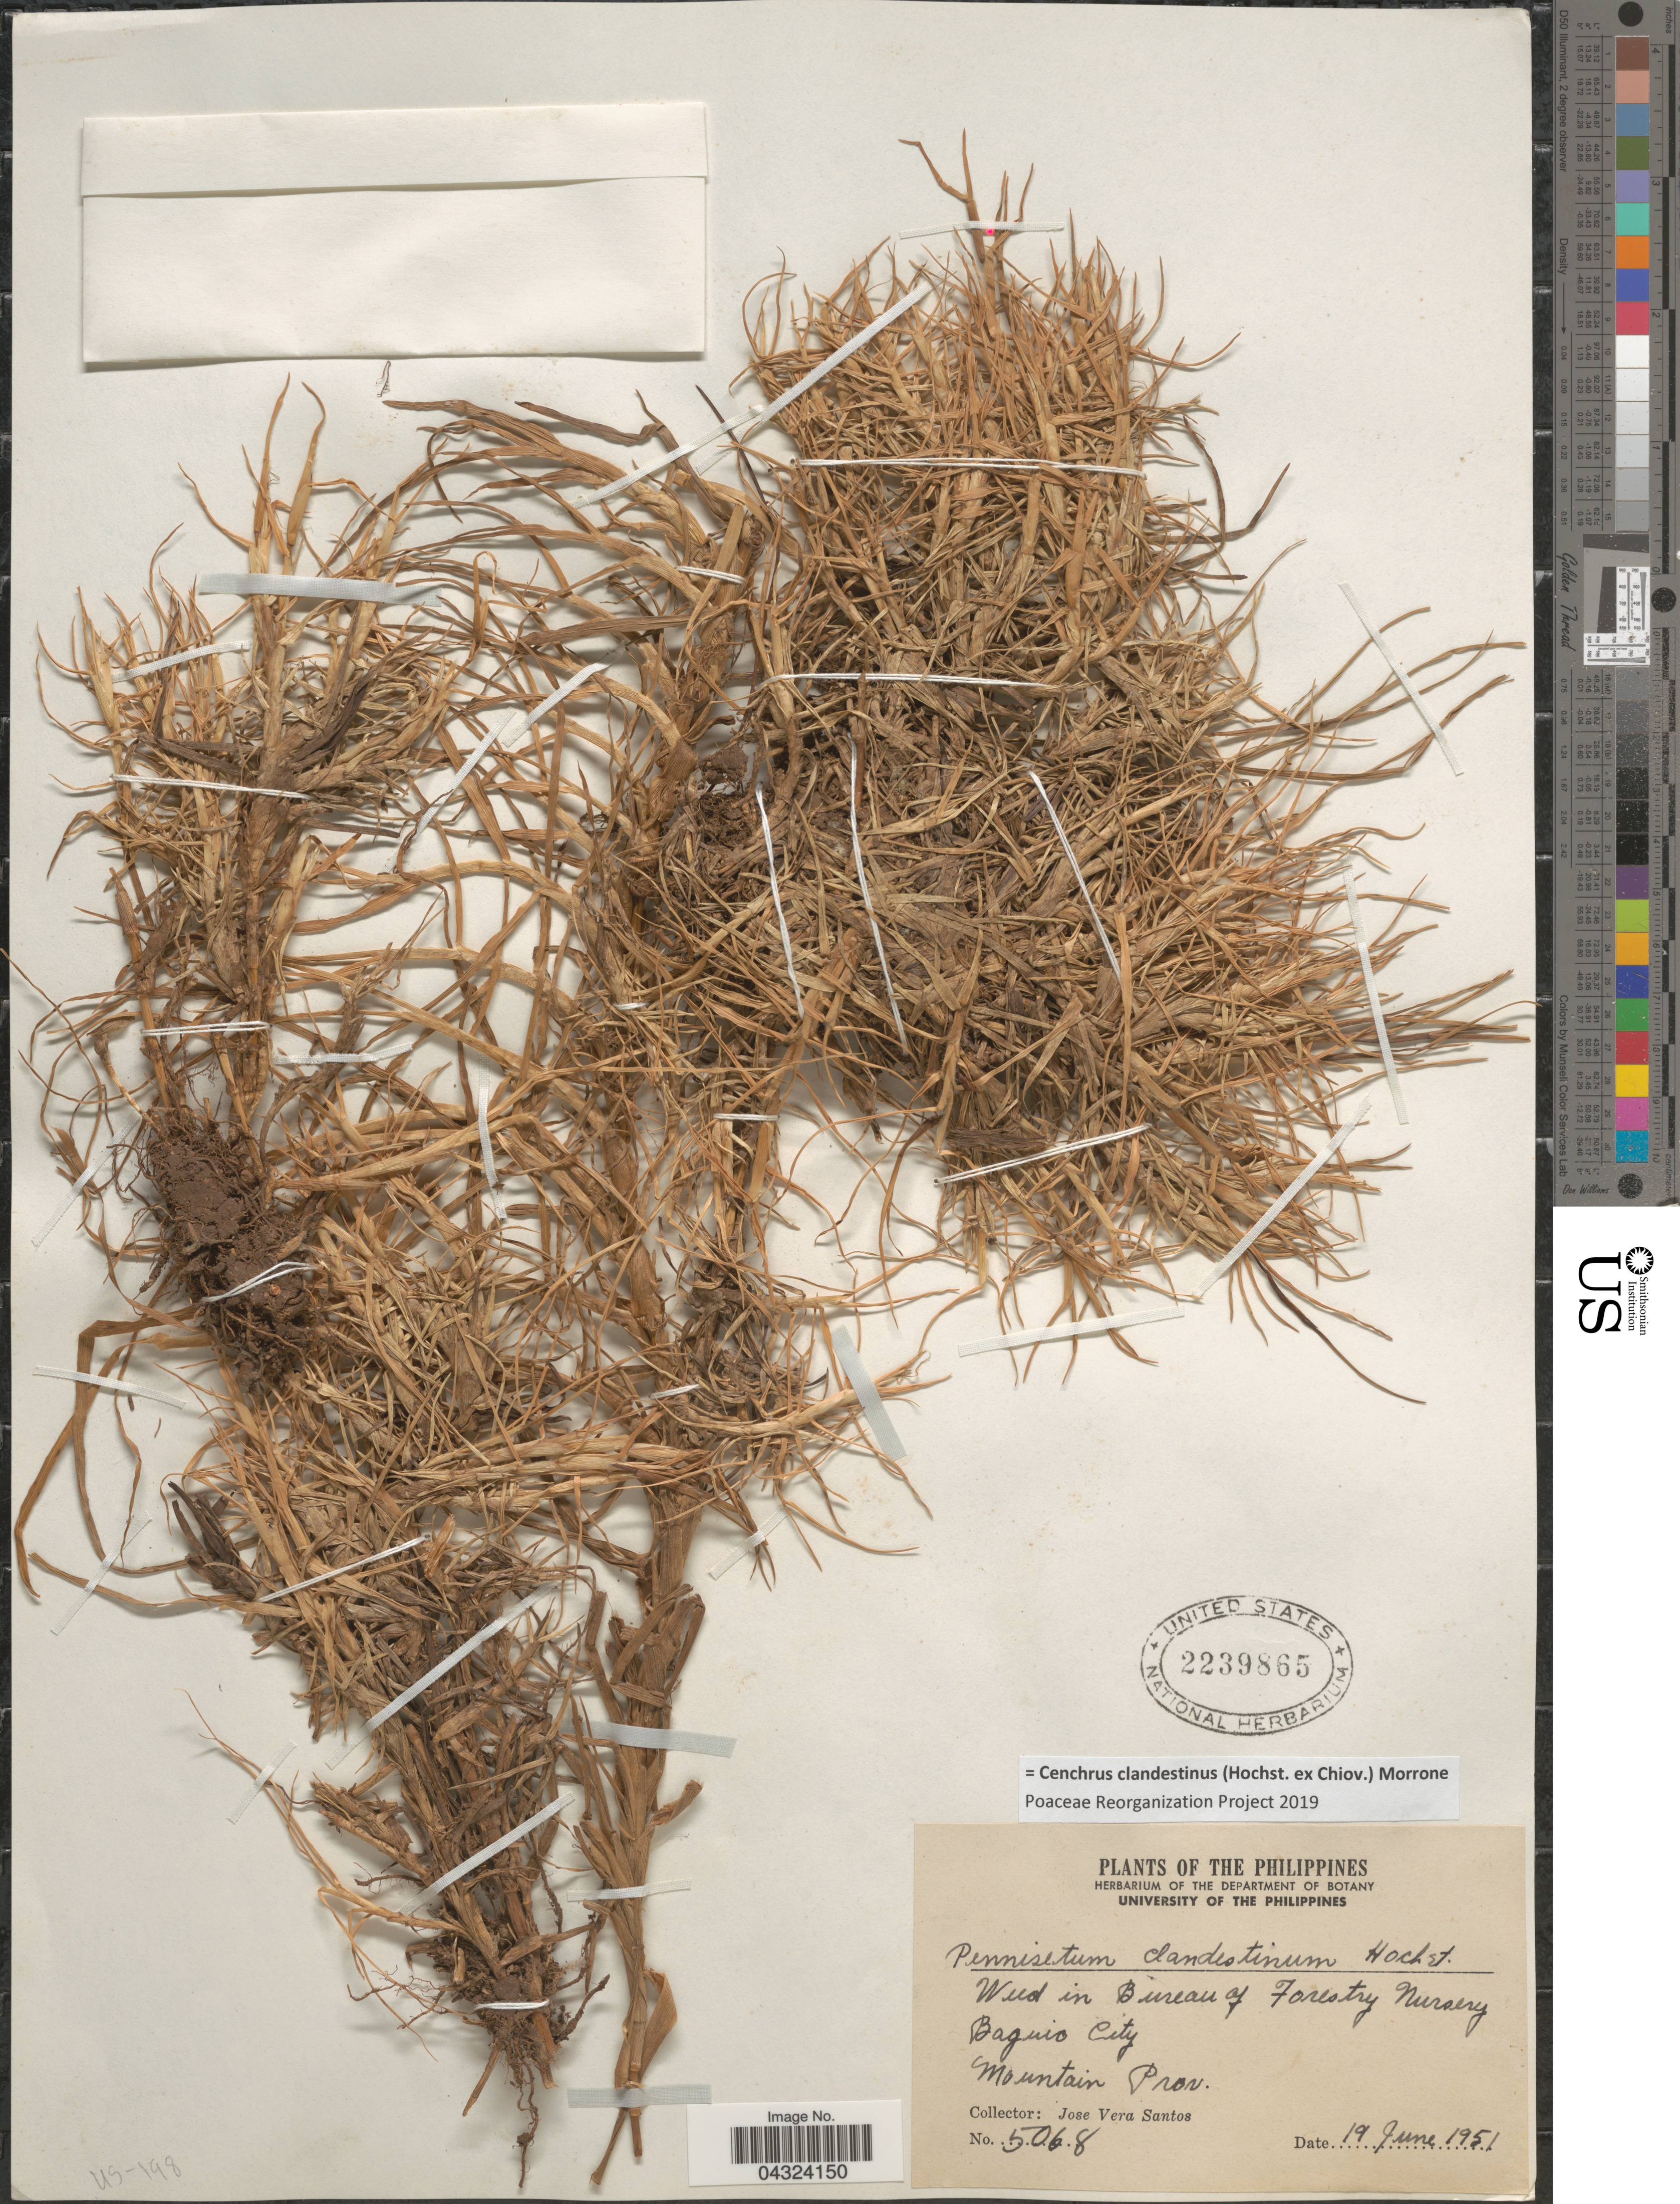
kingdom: Plantae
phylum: Tracheophyta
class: Liliopsida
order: Poales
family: Poaceae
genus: Cenchrus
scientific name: Cenchrus clandestinus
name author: (Hochst. & Chiov.) Morrone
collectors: J. Santos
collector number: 5068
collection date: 1951-06-19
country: Philippines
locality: Weed in Bureau of Forestry Nursery. Baguio City. Mountain Prov.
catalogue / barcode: US 2239865